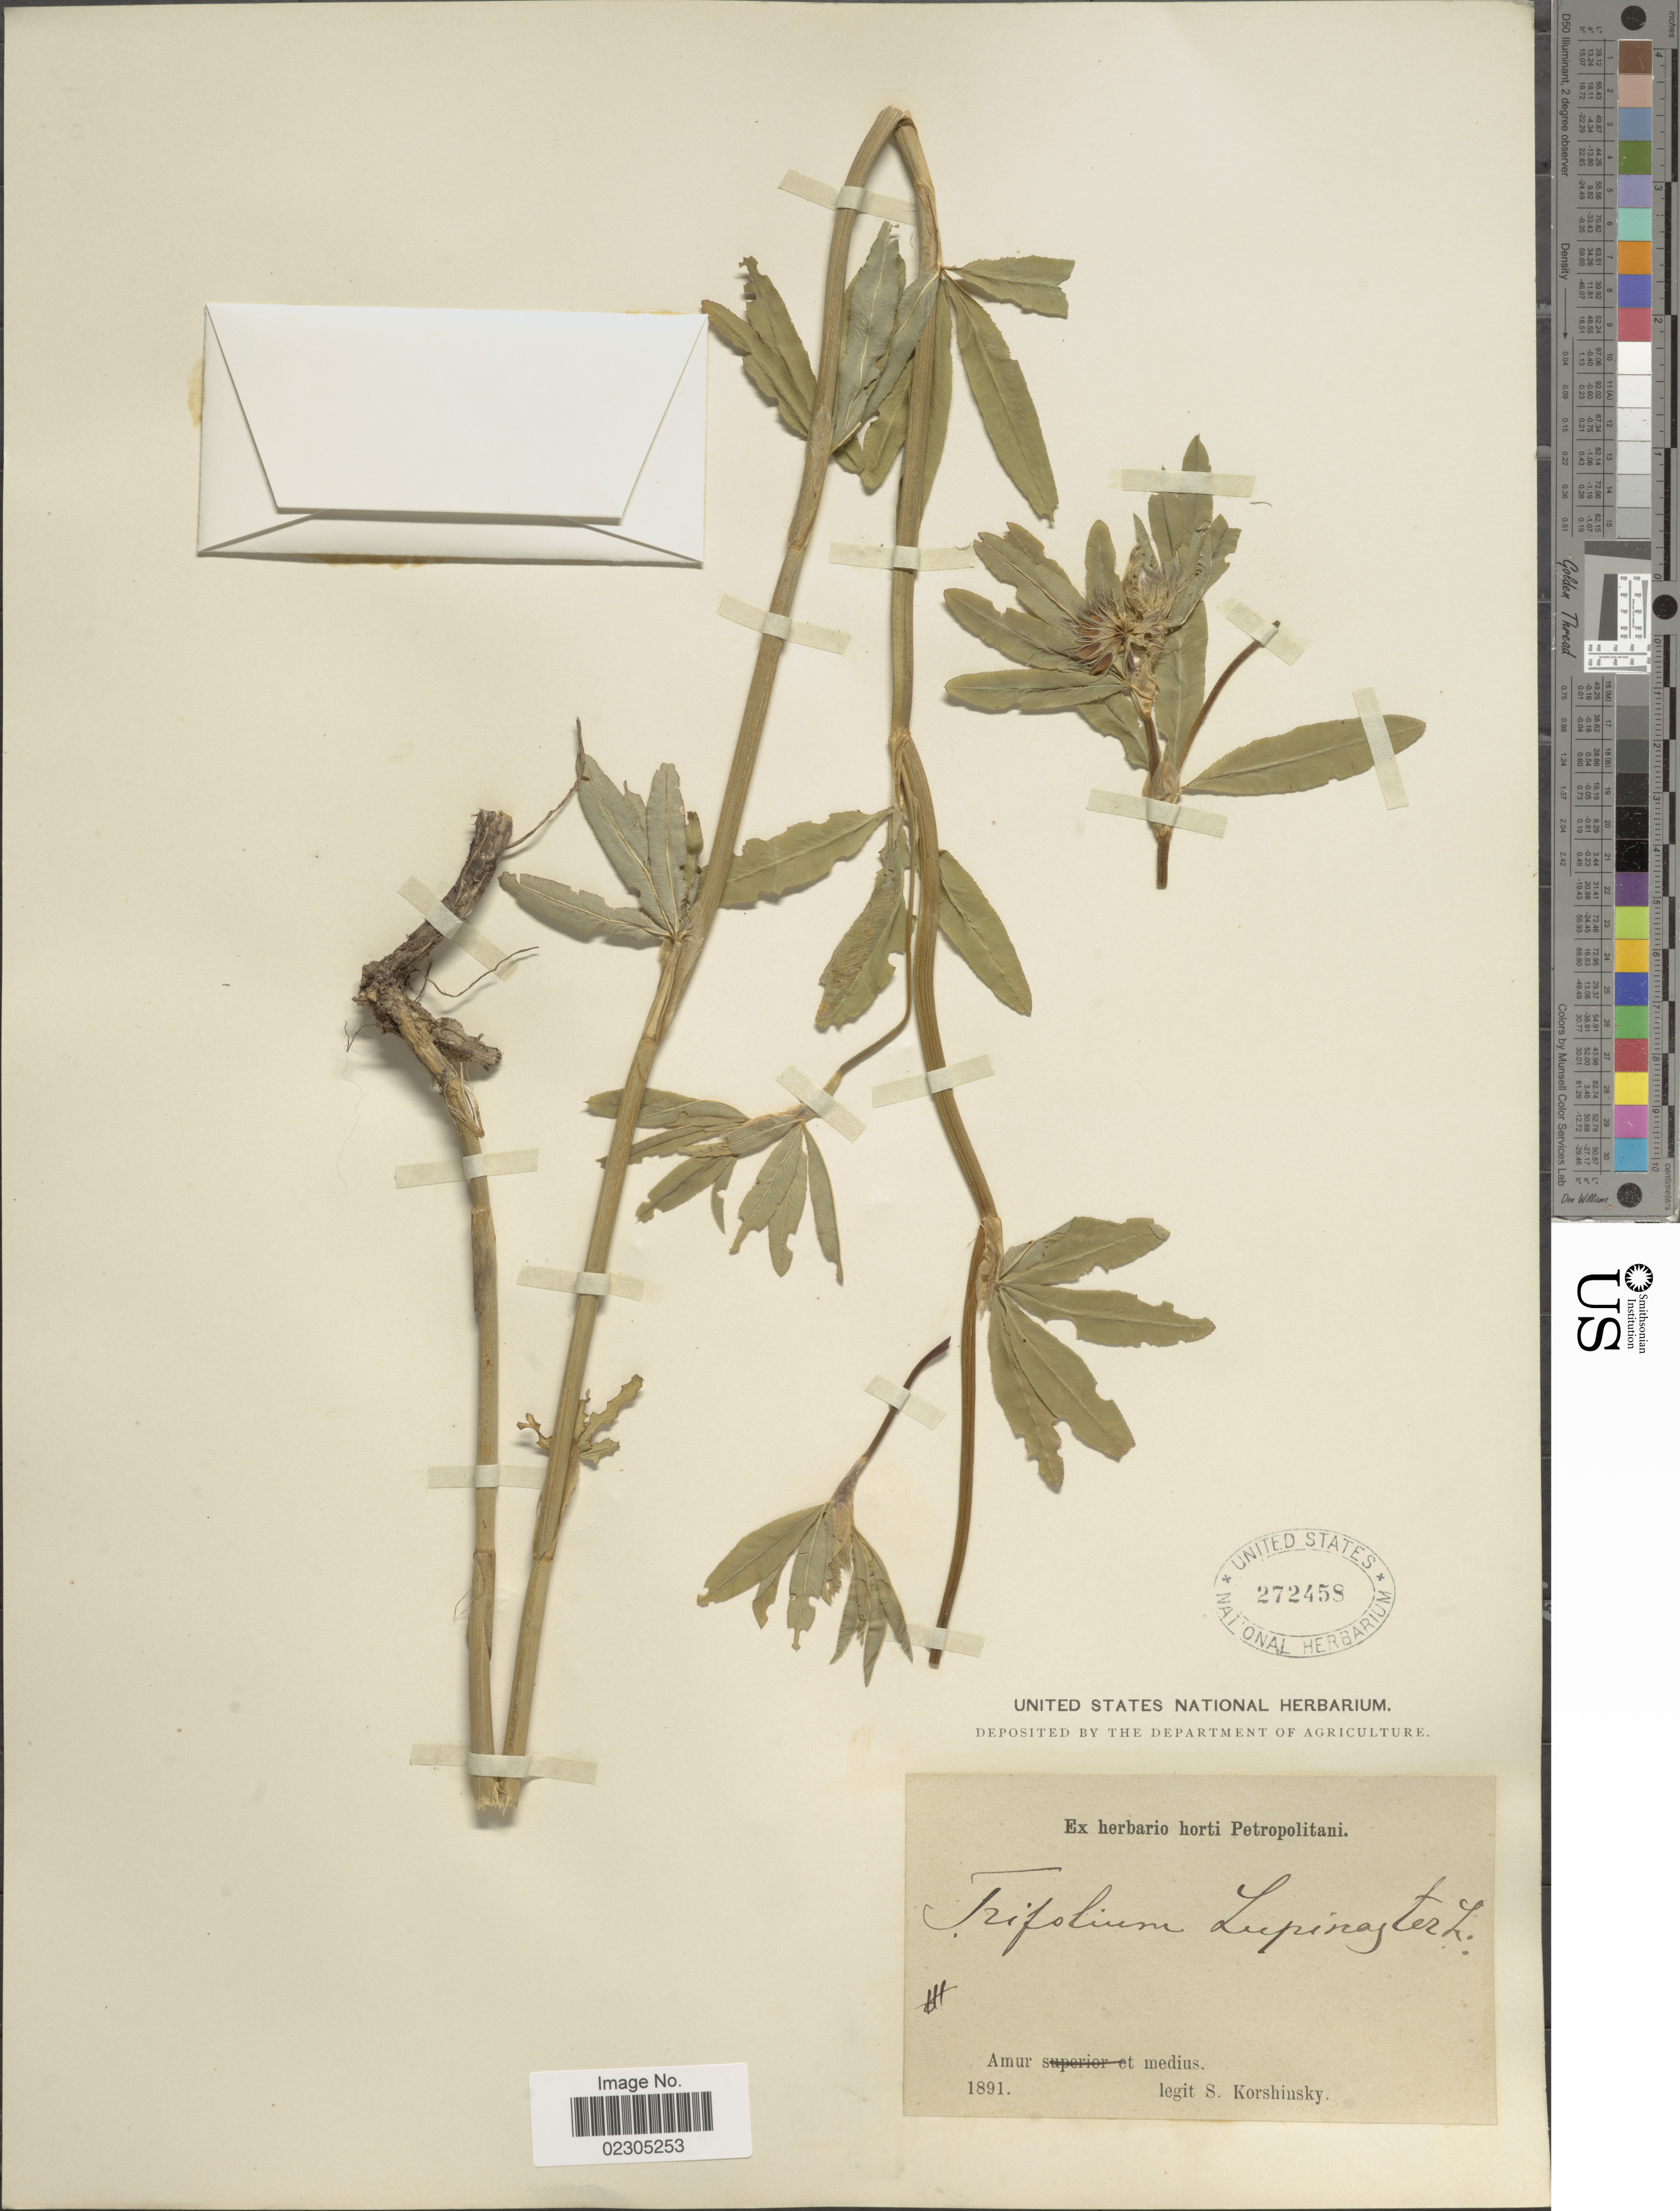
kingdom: Plantae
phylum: Tracheophyta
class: Magnoliopsida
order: Fabales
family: Fabaceae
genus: Trifolium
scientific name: Trifolium lupinaster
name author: L.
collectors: S. I. Korshinsky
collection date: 1891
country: Russian Federation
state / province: Amur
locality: Amur medius.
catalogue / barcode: US 272458